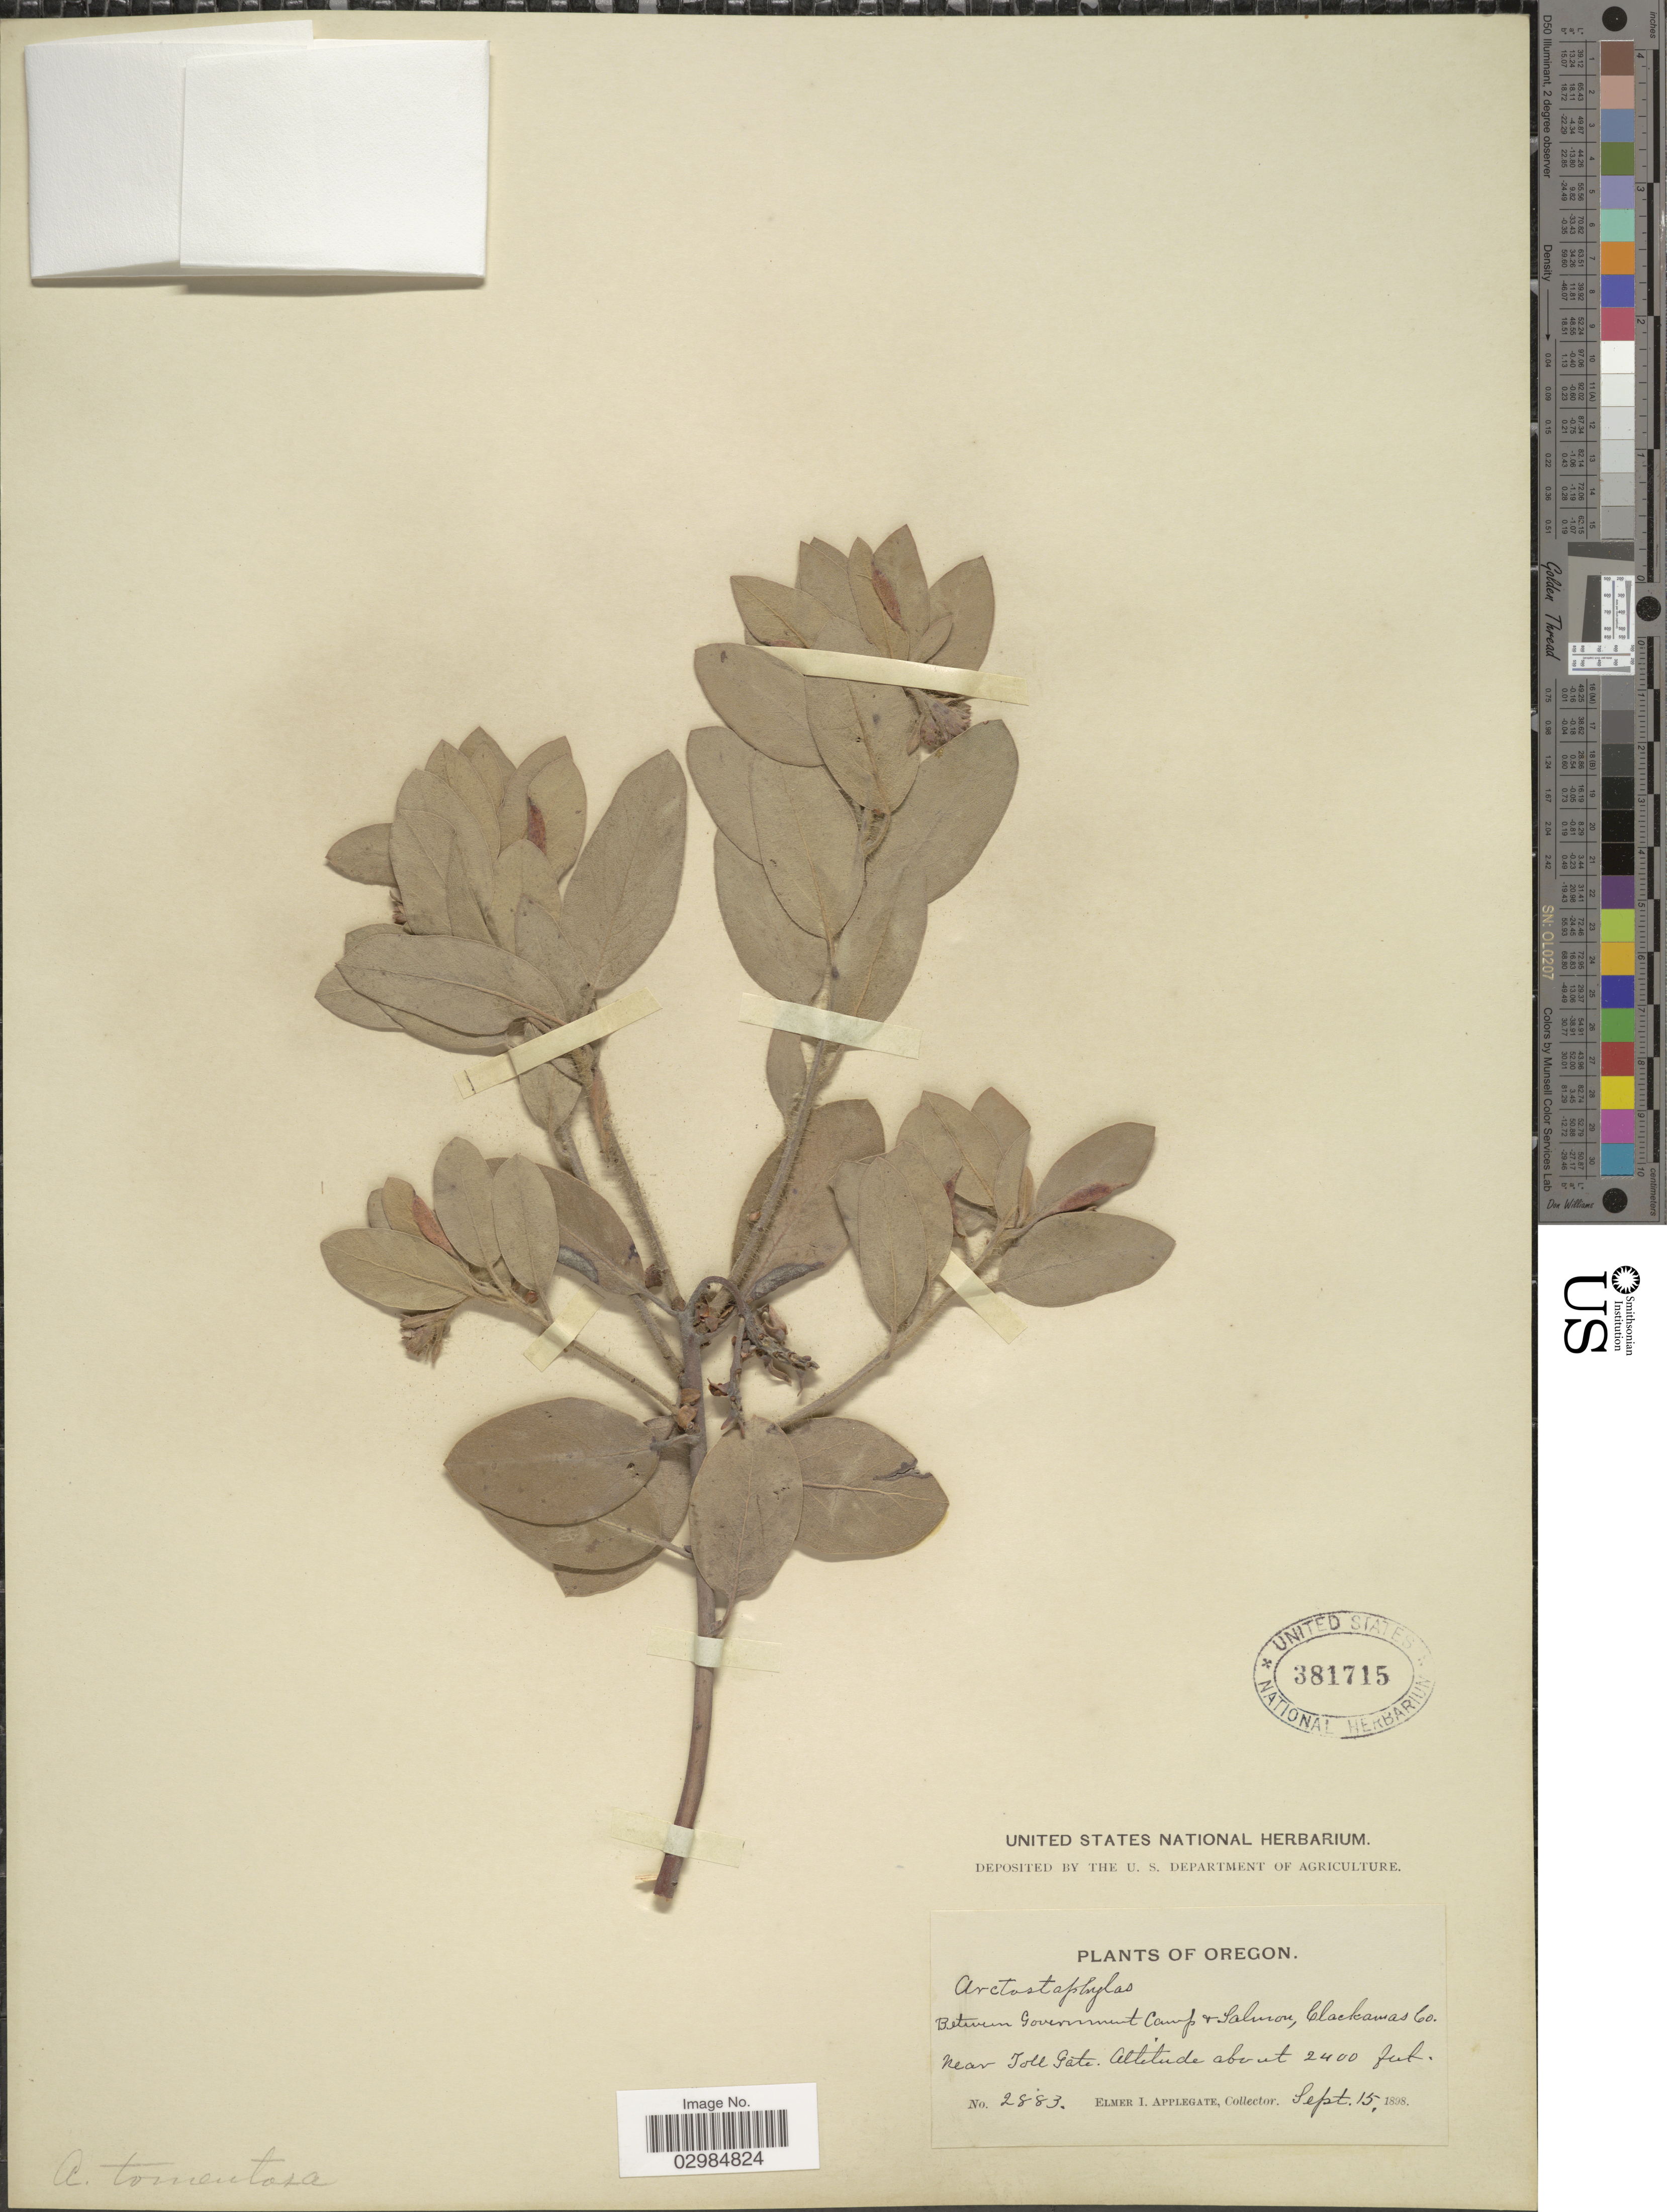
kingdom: Plantae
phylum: Tracheophyta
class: Magnoliopsida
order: Ericales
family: Ericaceae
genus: Arctostaphylos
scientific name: Arctostaphylos tomentosa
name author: (Pursh) Lindl.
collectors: E. I. Applegate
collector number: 2883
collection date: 1898-09-15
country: United States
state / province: Oregon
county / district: Clackamas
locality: Between Gouvernment Camp & Salmon, Clackamas Co. near Toll Gate.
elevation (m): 732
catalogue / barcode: US 381715